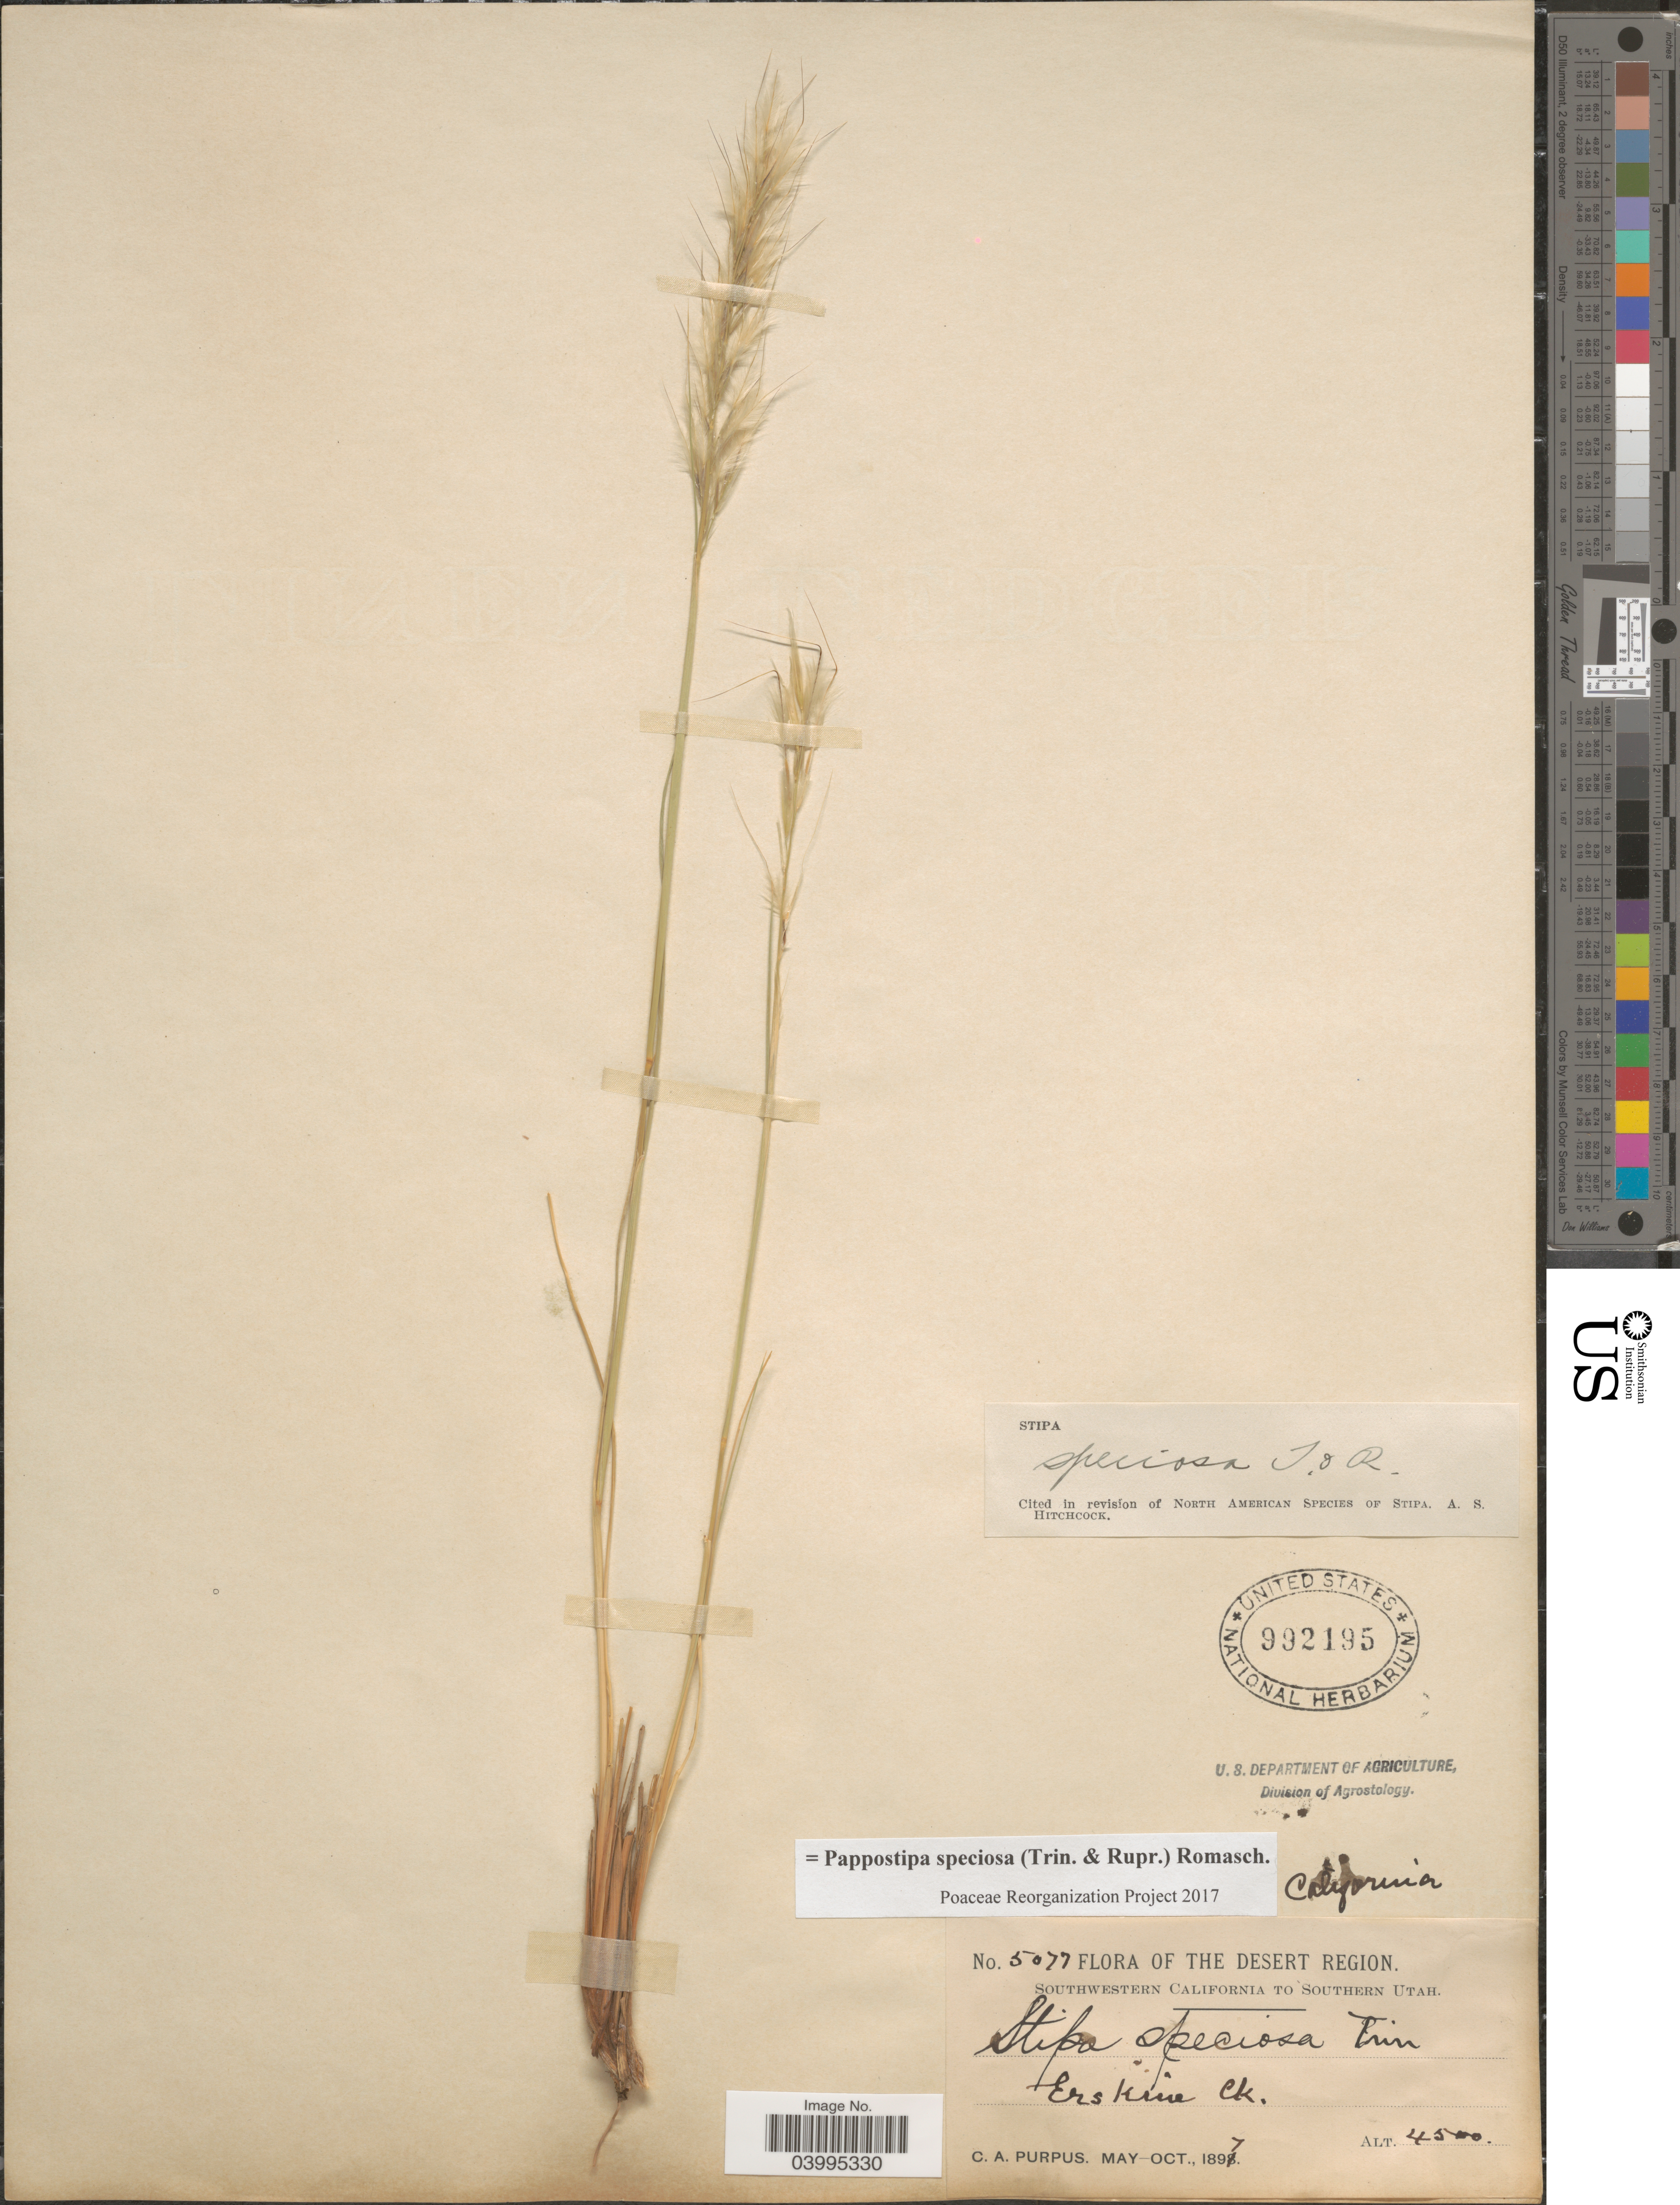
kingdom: Plantae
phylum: Tracheophyta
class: Liliopsida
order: Poales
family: Poaceae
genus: Pappostipa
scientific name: Pappostipa speciosa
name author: (Trin. & Rupr.) Romasch.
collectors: C. A. Purpus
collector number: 5077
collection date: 1897-05/1897-10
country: United States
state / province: California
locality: The Desert Region. Southwestern California to Southern Utah. Erskine Ck.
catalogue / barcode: US 992195